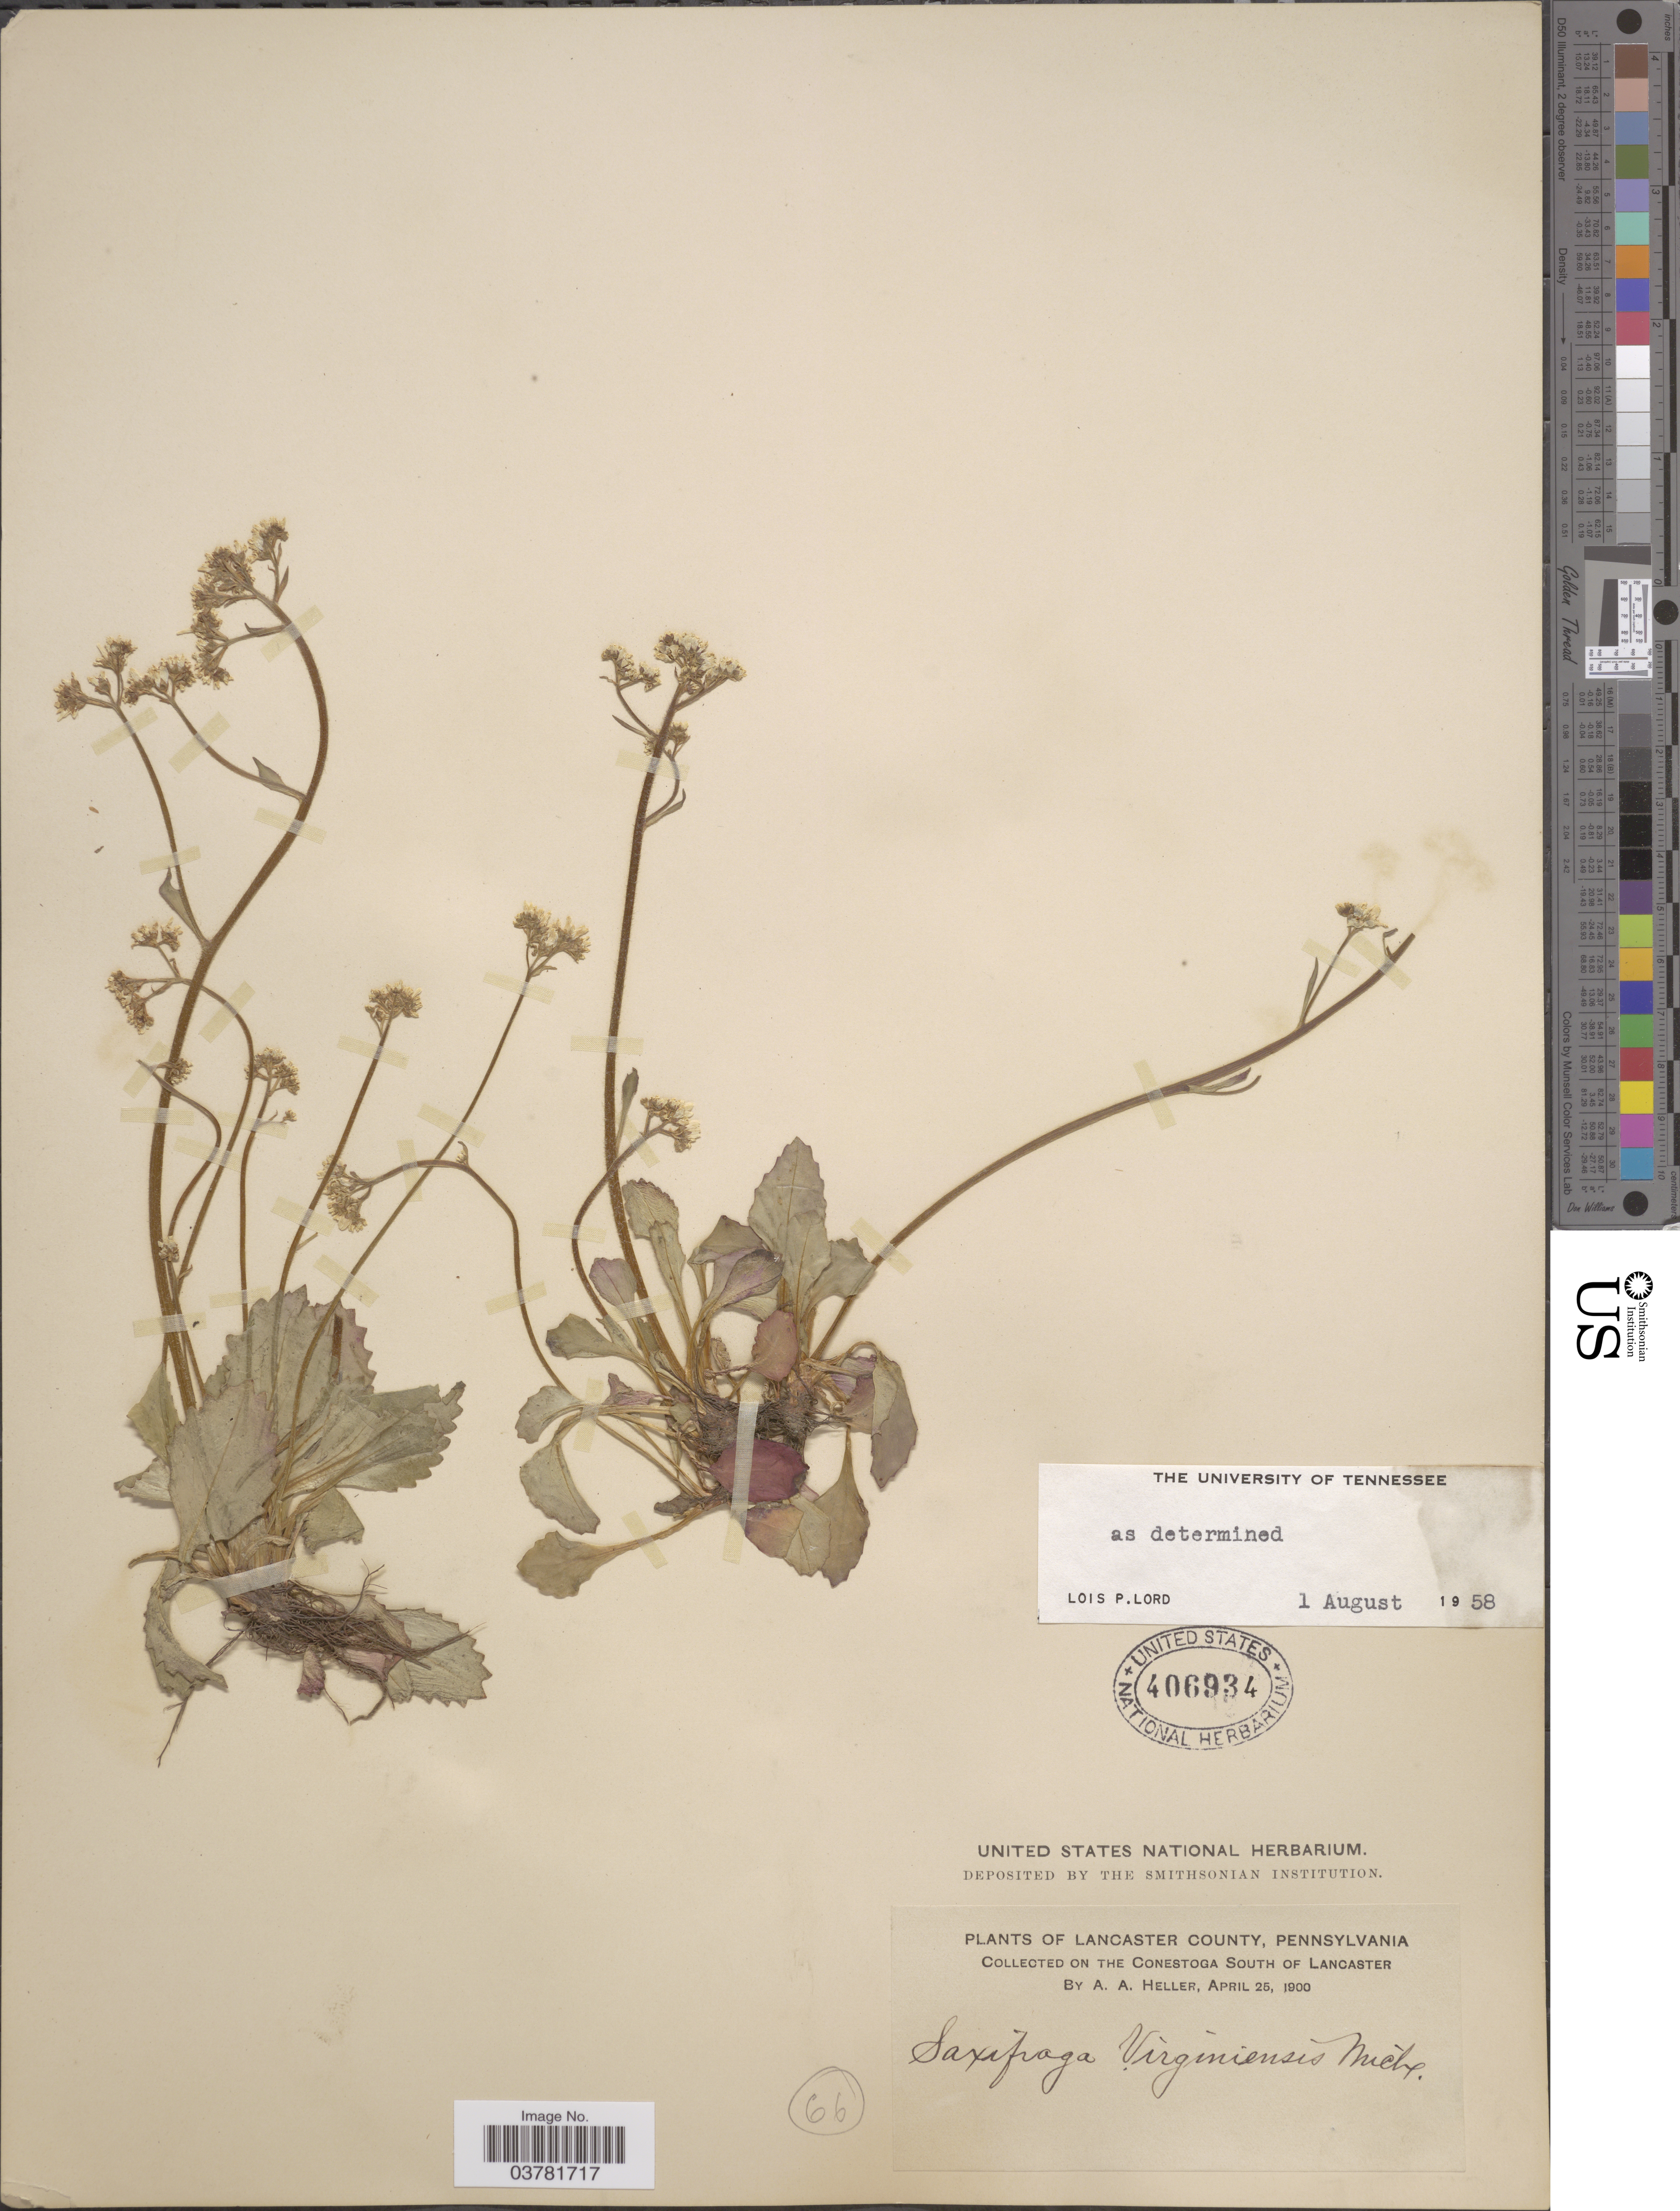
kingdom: Plantae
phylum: Tracheophyta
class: Magnoliopsida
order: Saxifragales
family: Saxifragaceae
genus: Micranthes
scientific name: Micranthes virginiensis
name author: (Michx.) Small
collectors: A. A. Heller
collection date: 1900-04-25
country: United States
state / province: Pennsylvania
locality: Lancaster County. The Conestoga south of Lancaster.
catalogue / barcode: US 406934